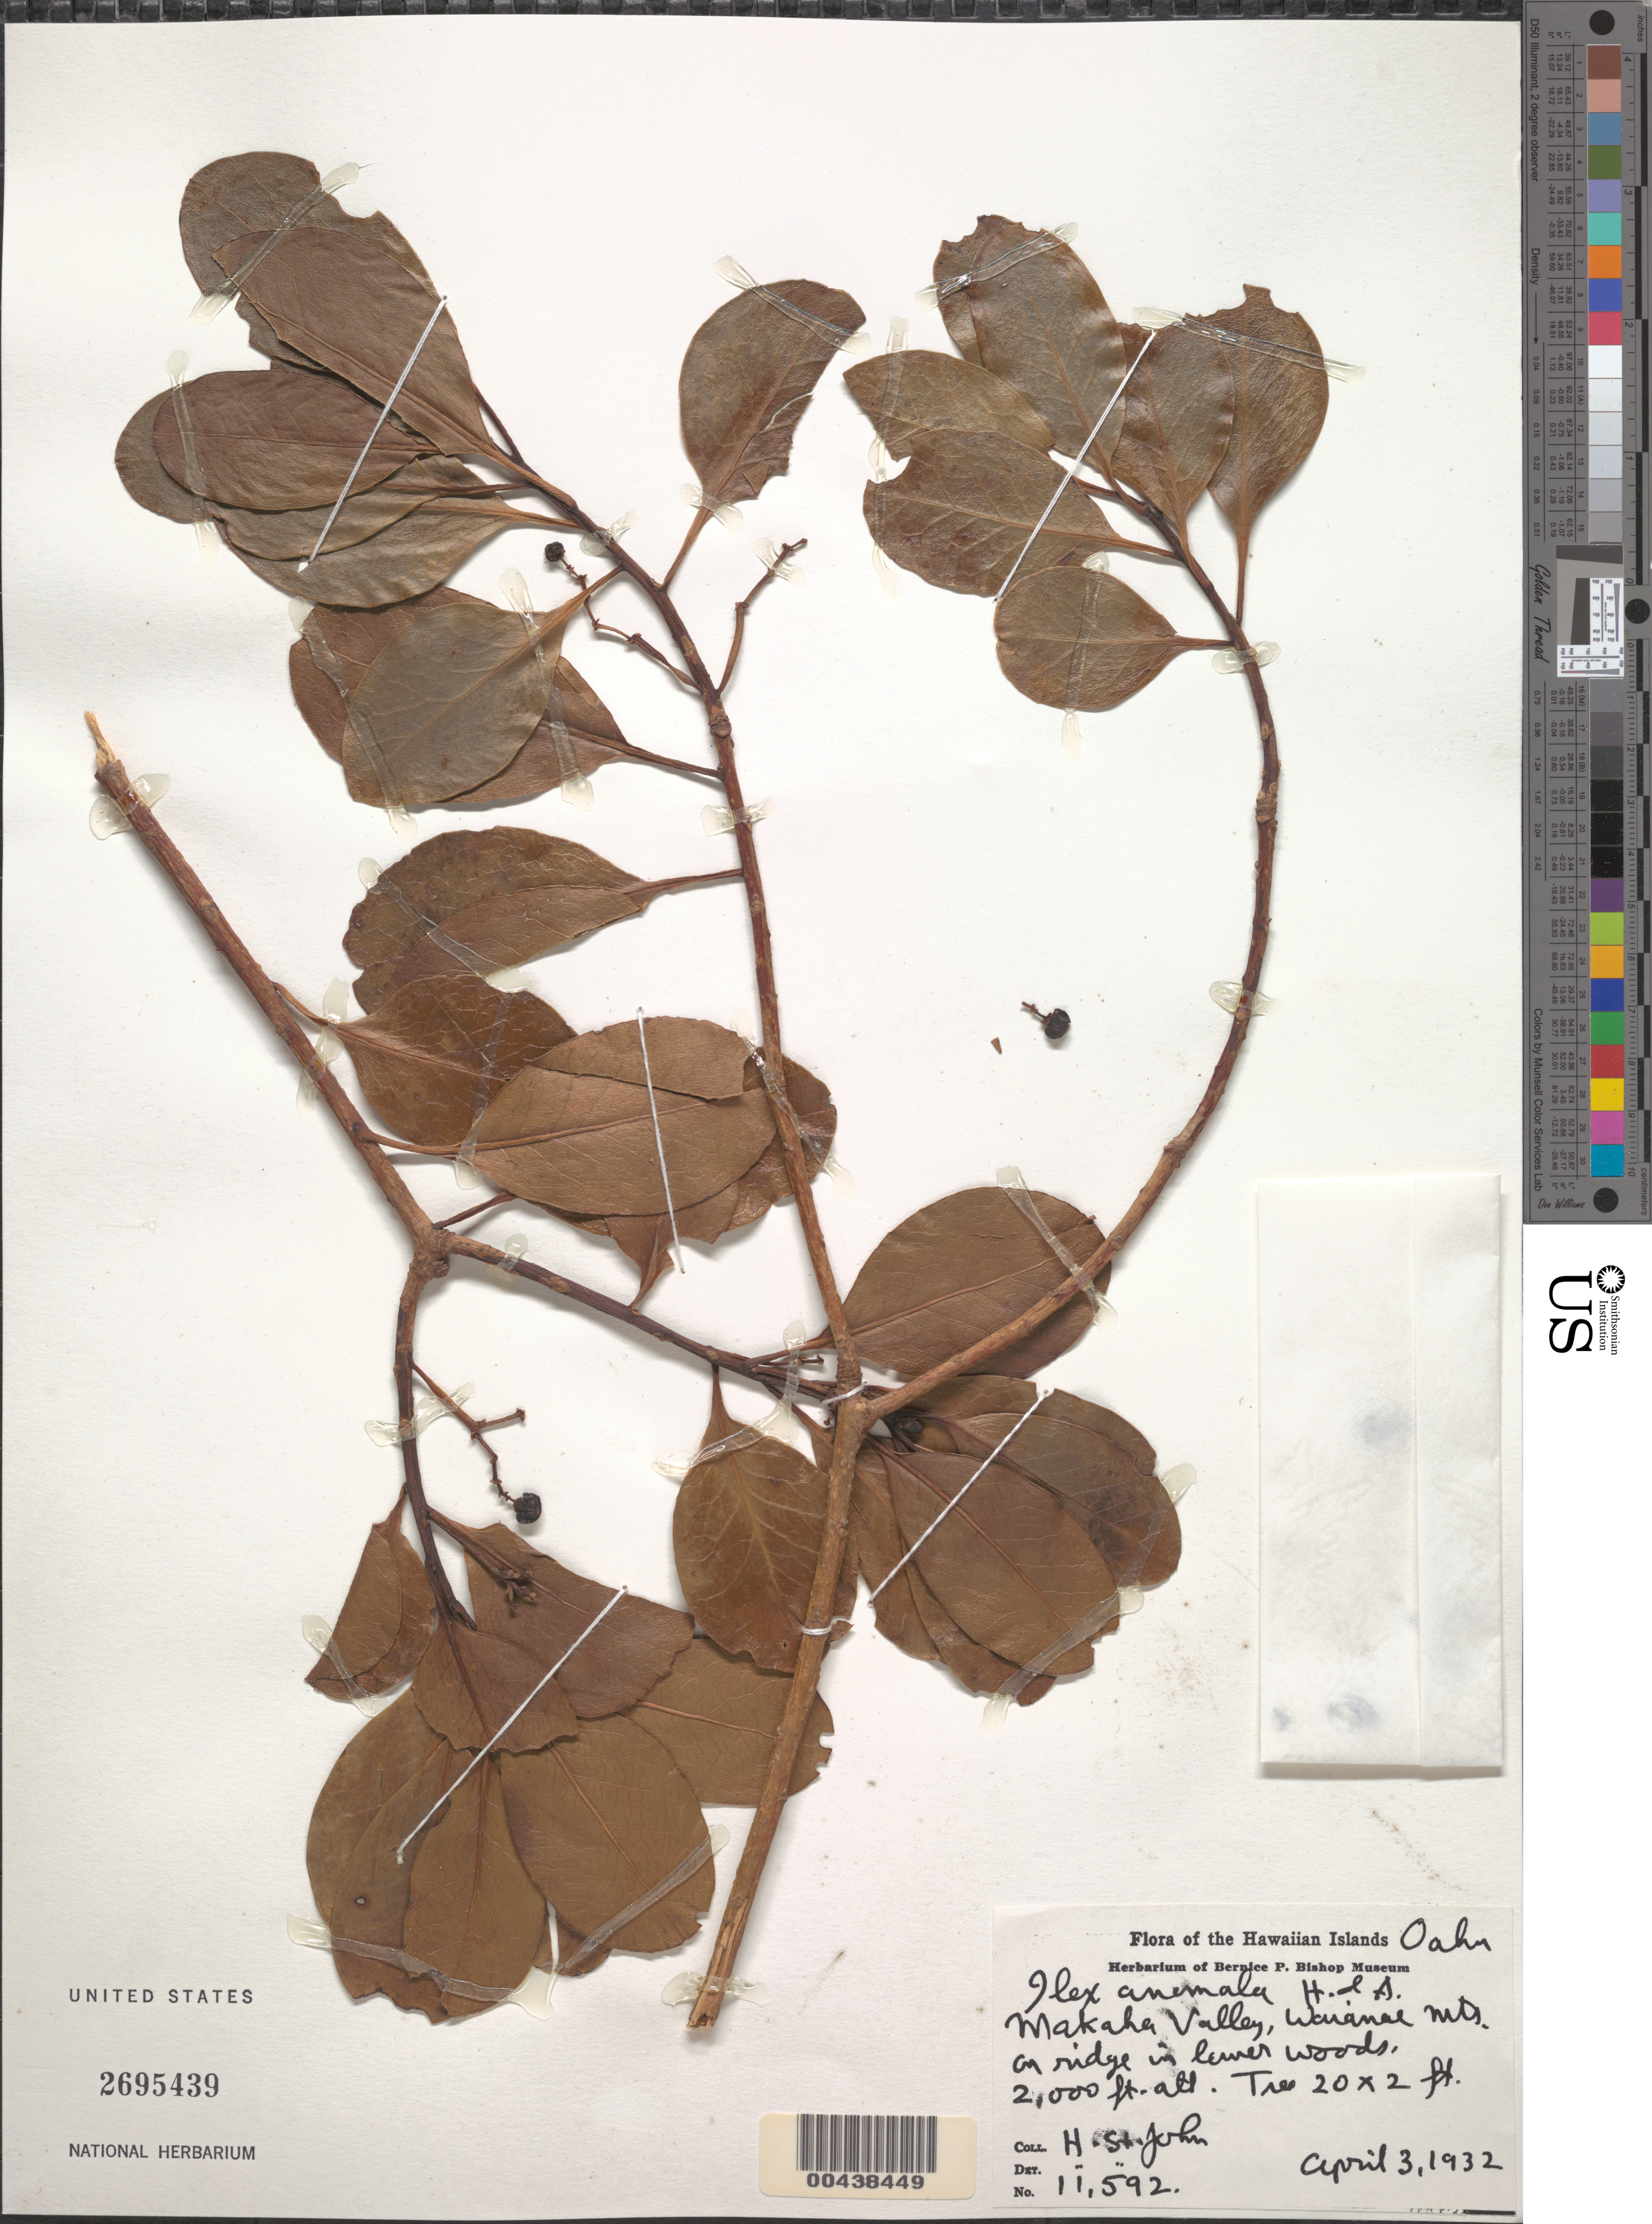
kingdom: Plantae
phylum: Tracheophyta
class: Magnoliopsida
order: Aquifoliales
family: Aquifoliaceae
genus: Ilex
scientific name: Ilex anomala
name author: Hook. & Arn.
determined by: St. John, H.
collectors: H. St. John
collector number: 11592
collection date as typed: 3 Apr 1932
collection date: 1932-04-03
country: United States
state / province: Hawaii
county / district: Honolulu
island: Oahu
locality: Makaha Valley, Waianae Mts.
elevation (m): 610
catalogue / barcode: US 2695439